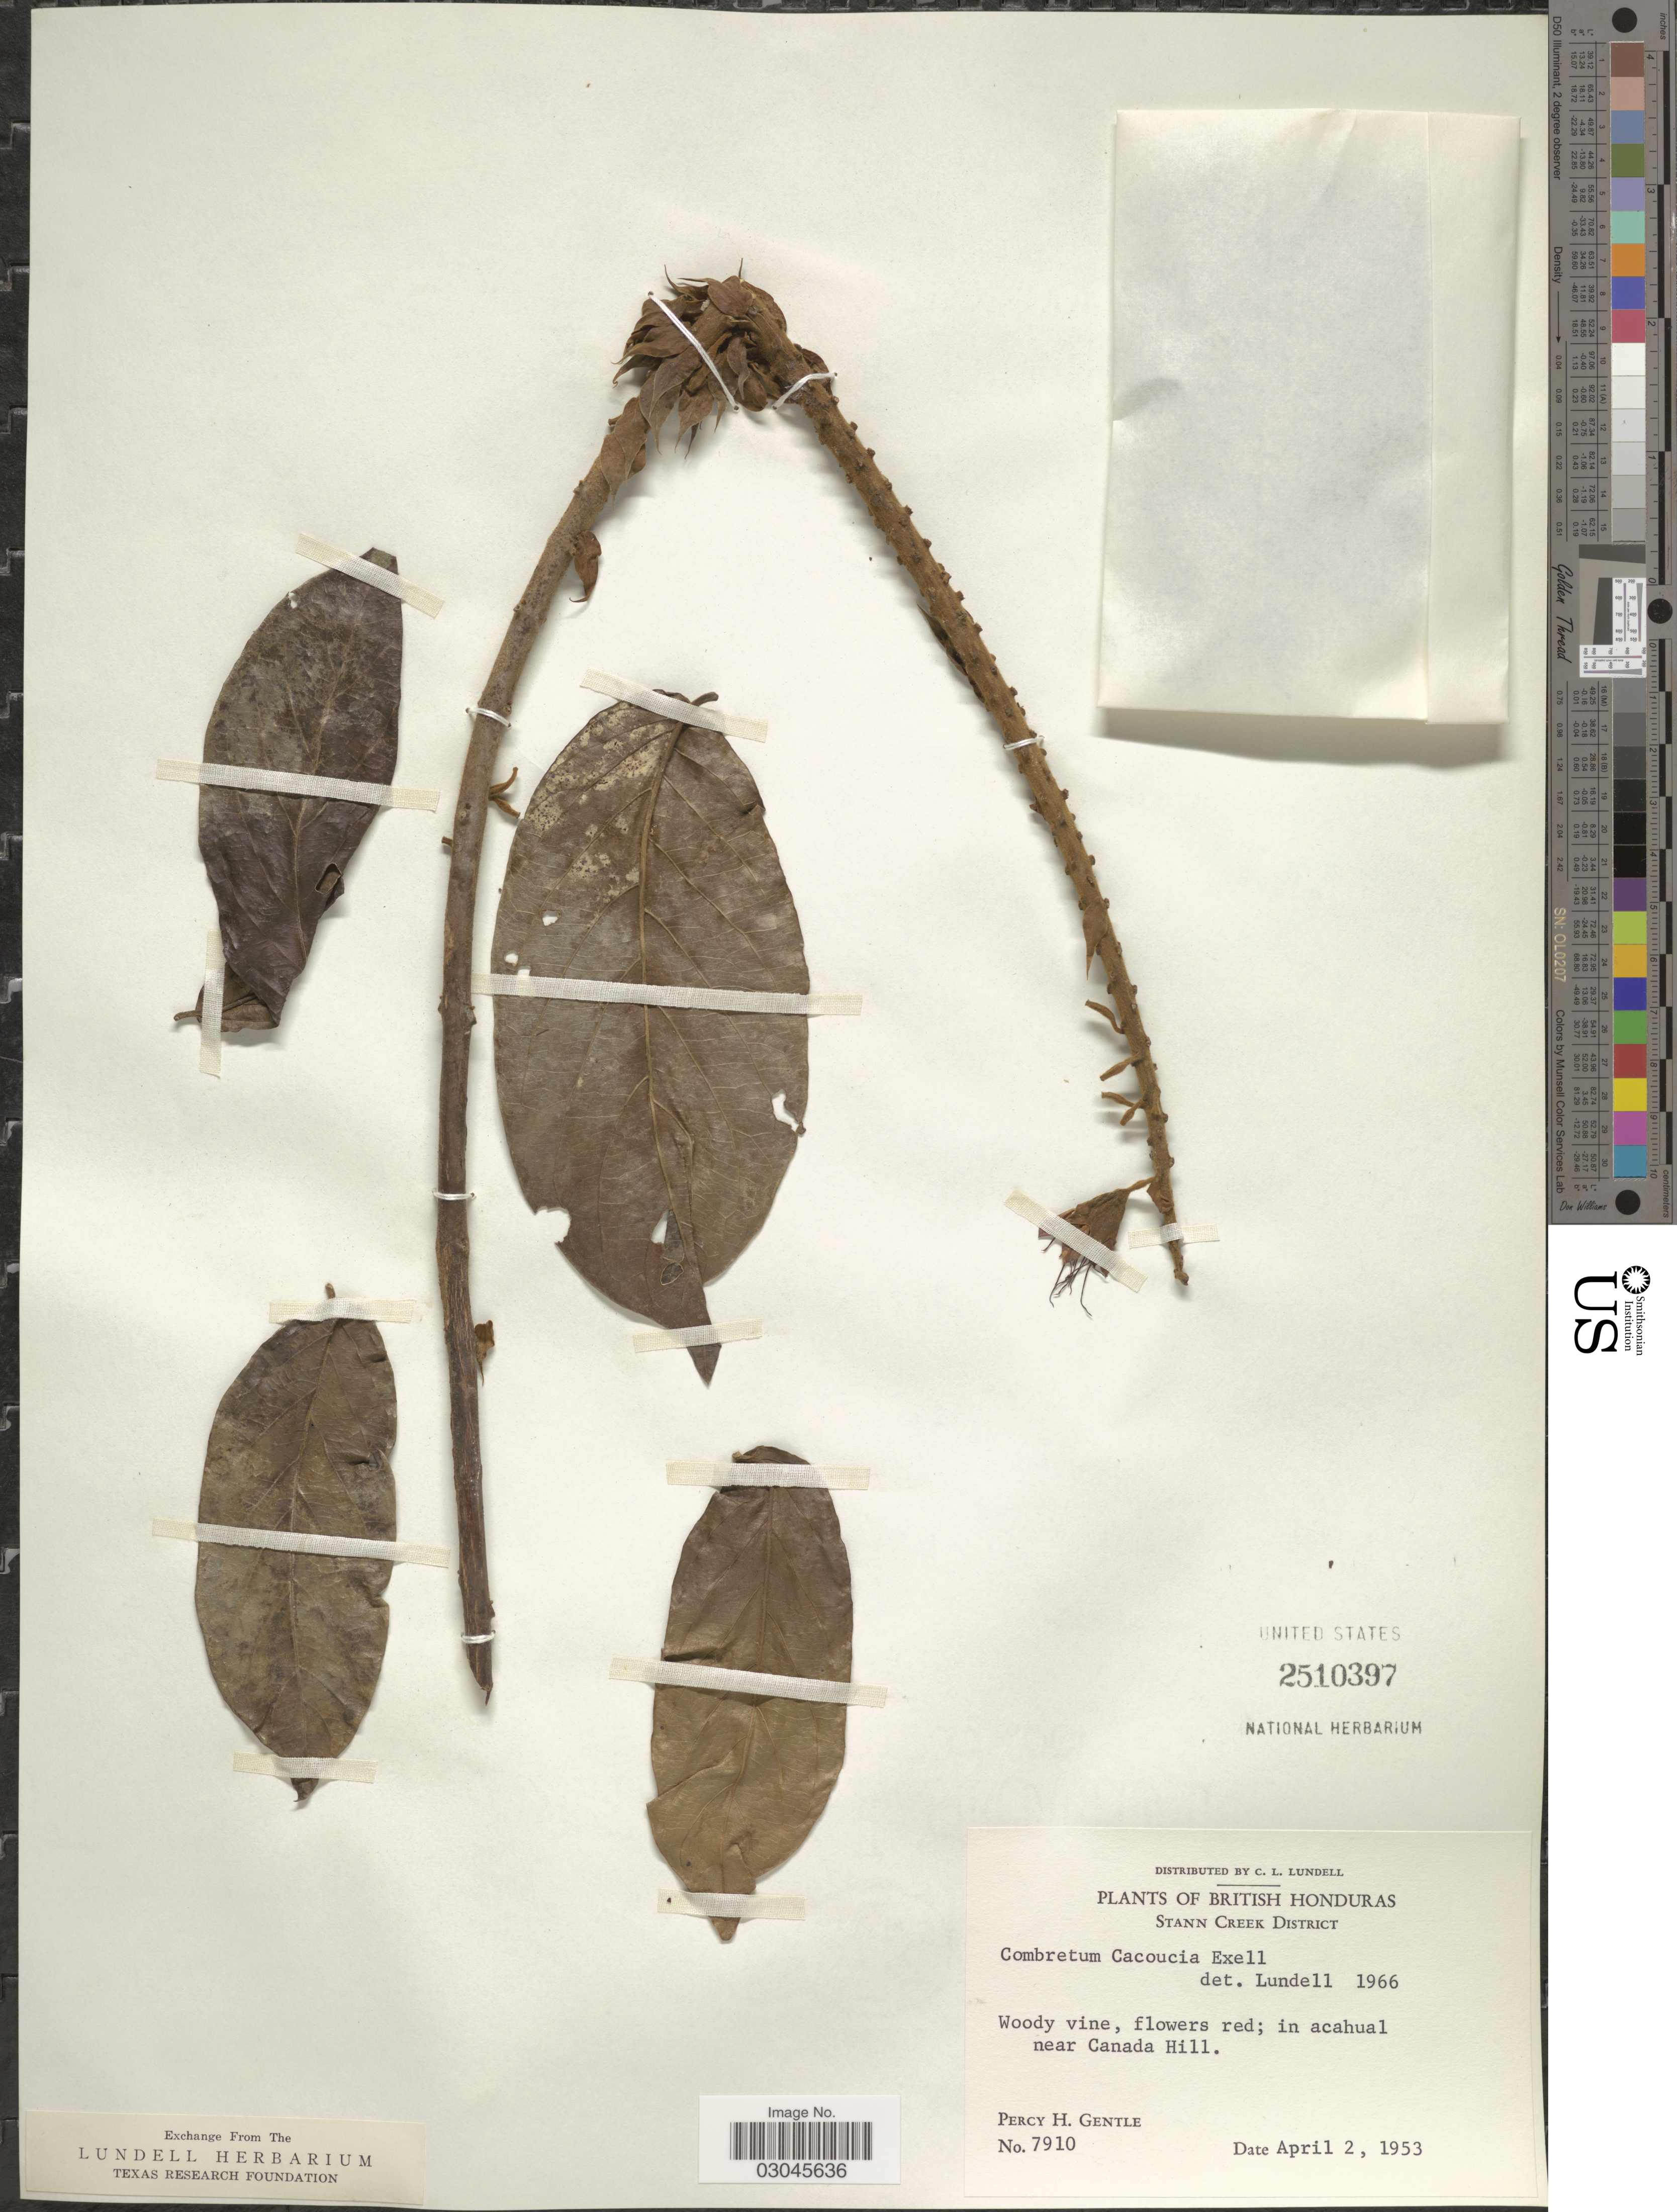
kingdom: Plantae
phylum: Tracheophyta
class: Magnoliopsida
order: Myrtales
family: Combretaceae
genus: Combretum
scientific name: Combretum cacoucia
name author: Exell ex Sandwith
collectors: P. H. Gentle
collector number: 7910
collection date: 1953-04-02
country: Belize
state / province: Stann Creek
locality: British Honduras. Stann Creek District. In acahual near Canada Hill.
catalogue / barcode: US 2510397